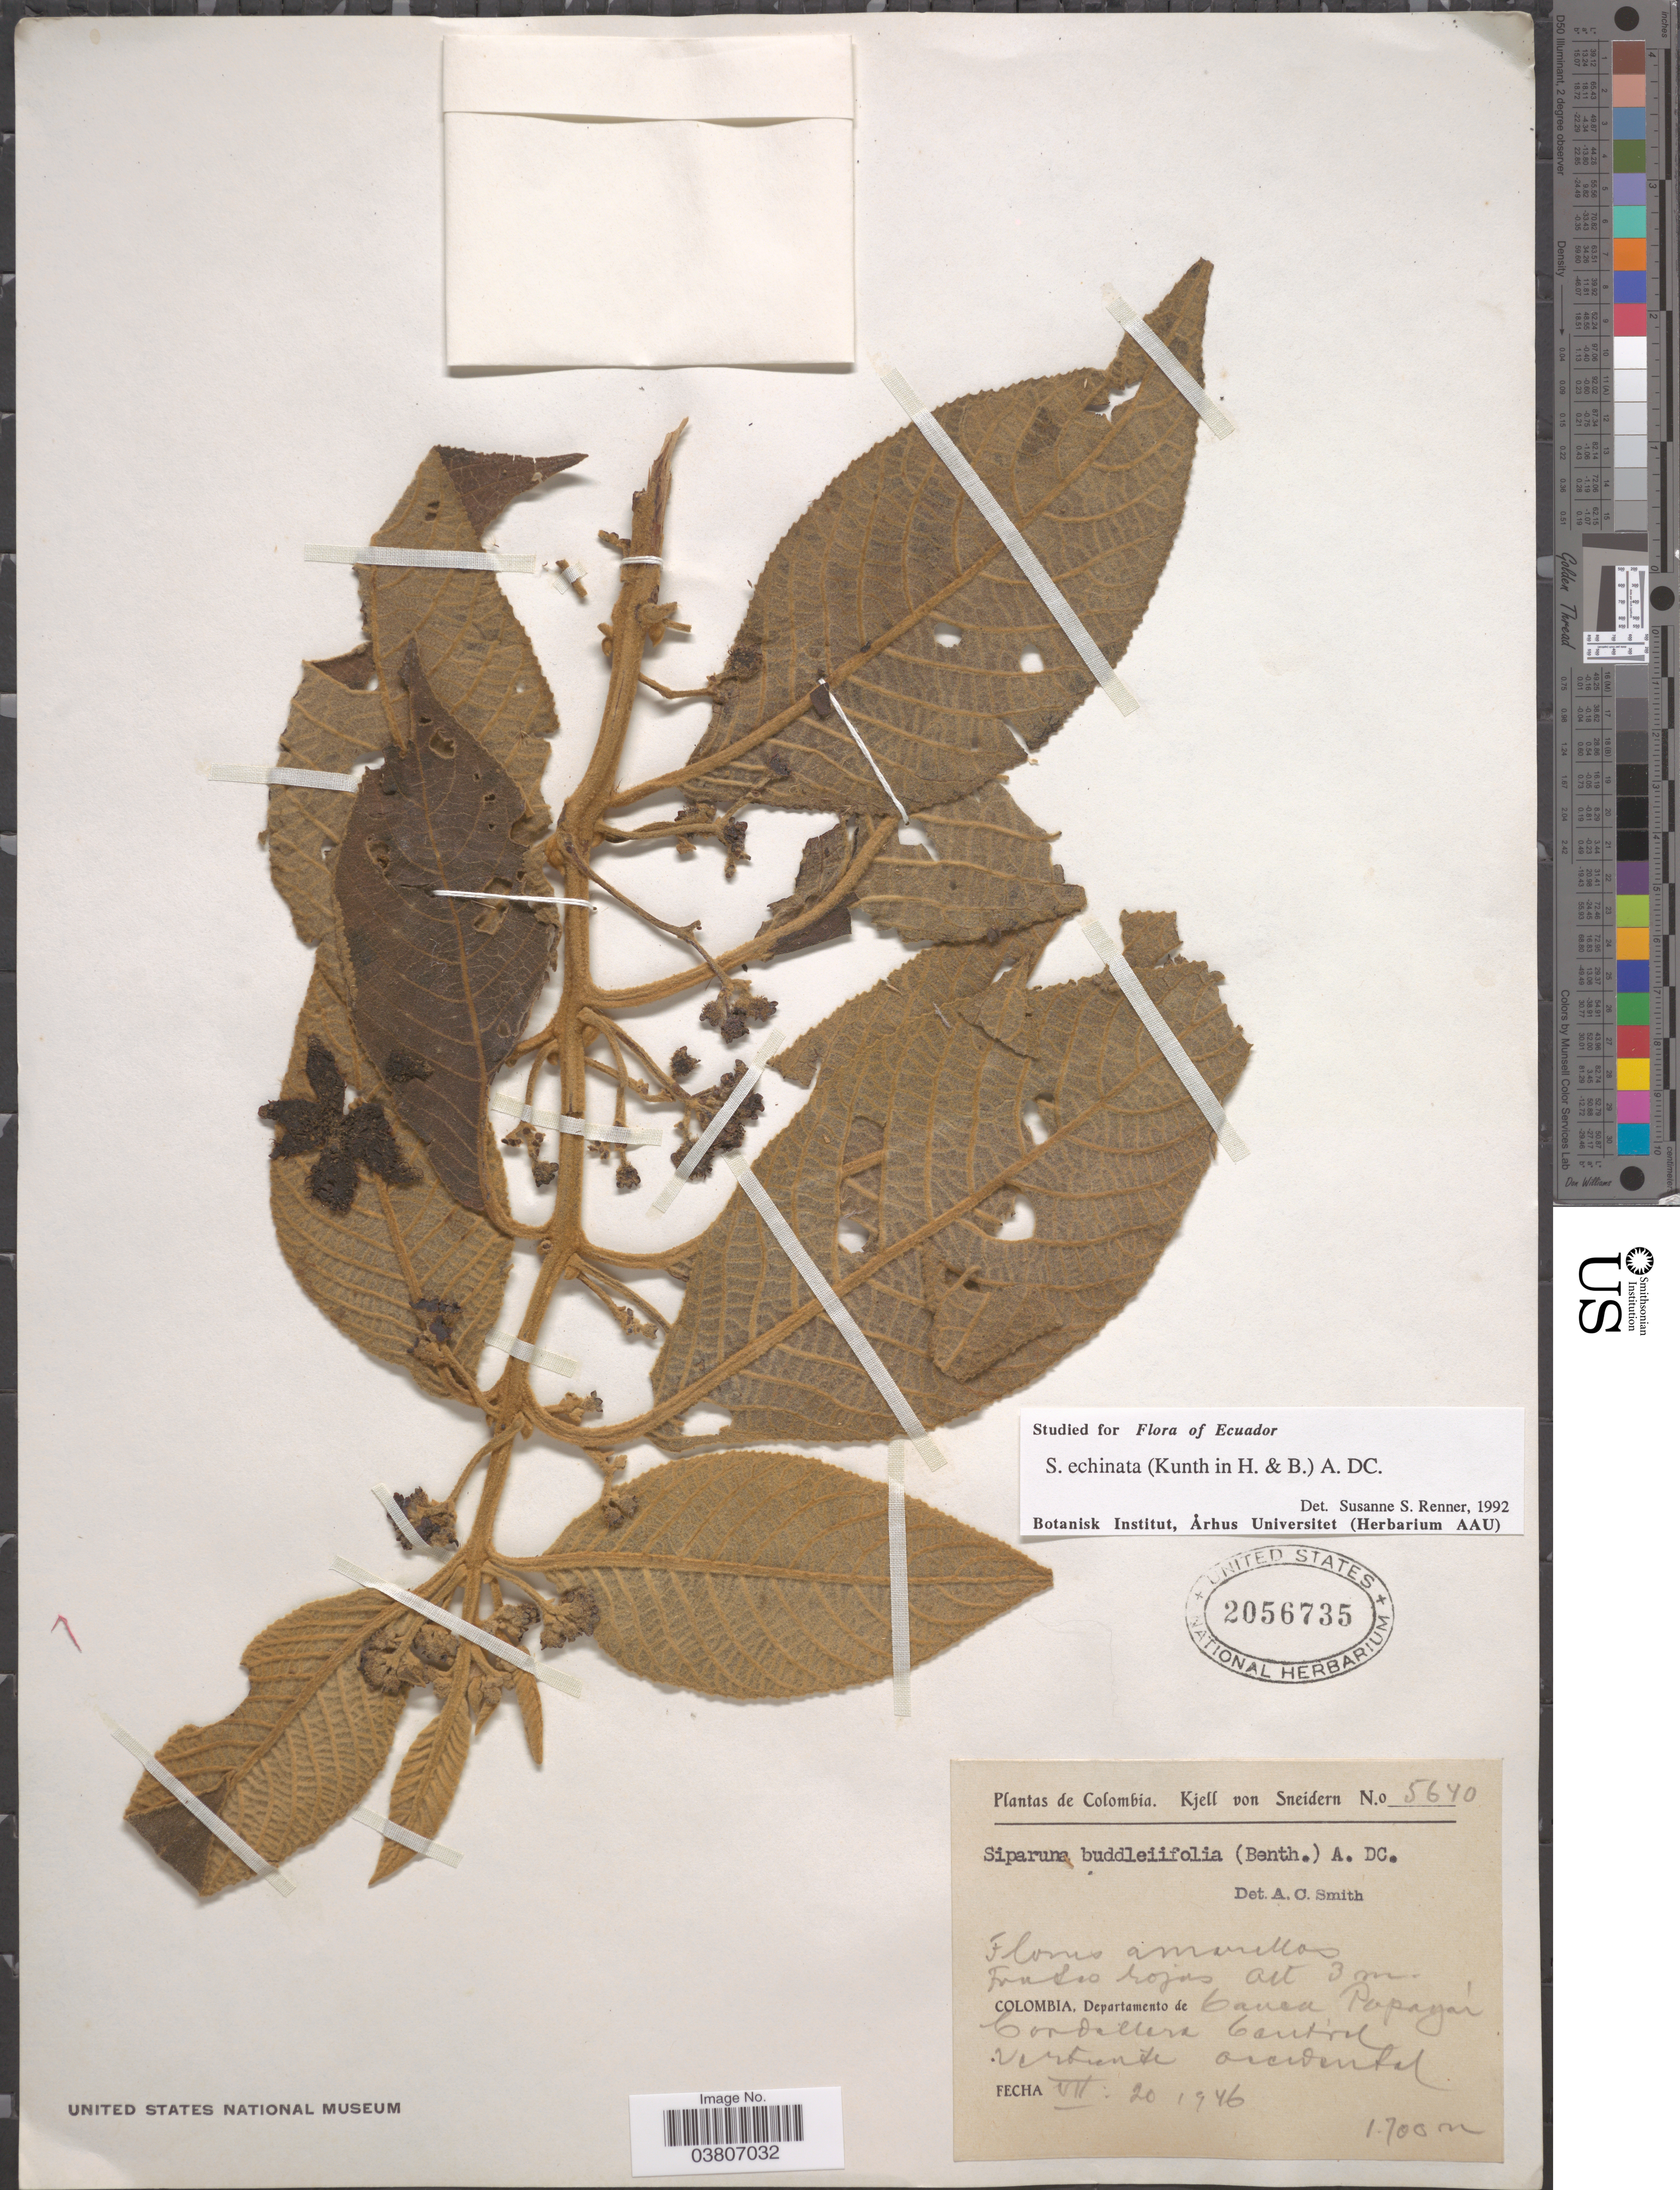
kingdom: Plantae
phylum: Tracheophyta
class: Magnoliopsida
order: Laurales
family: Siparunaceae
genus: Siparuna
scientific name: Siparuna echinata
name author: (Kunth) A. DC.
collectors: K. von Sneidern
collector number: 5640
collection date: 1946-07-20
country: Colombia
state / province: Cauca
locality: Departamento de Cauca, Papayán. Cordillera Central vertiente occidental.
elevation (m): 1700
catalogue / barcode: US 2056735